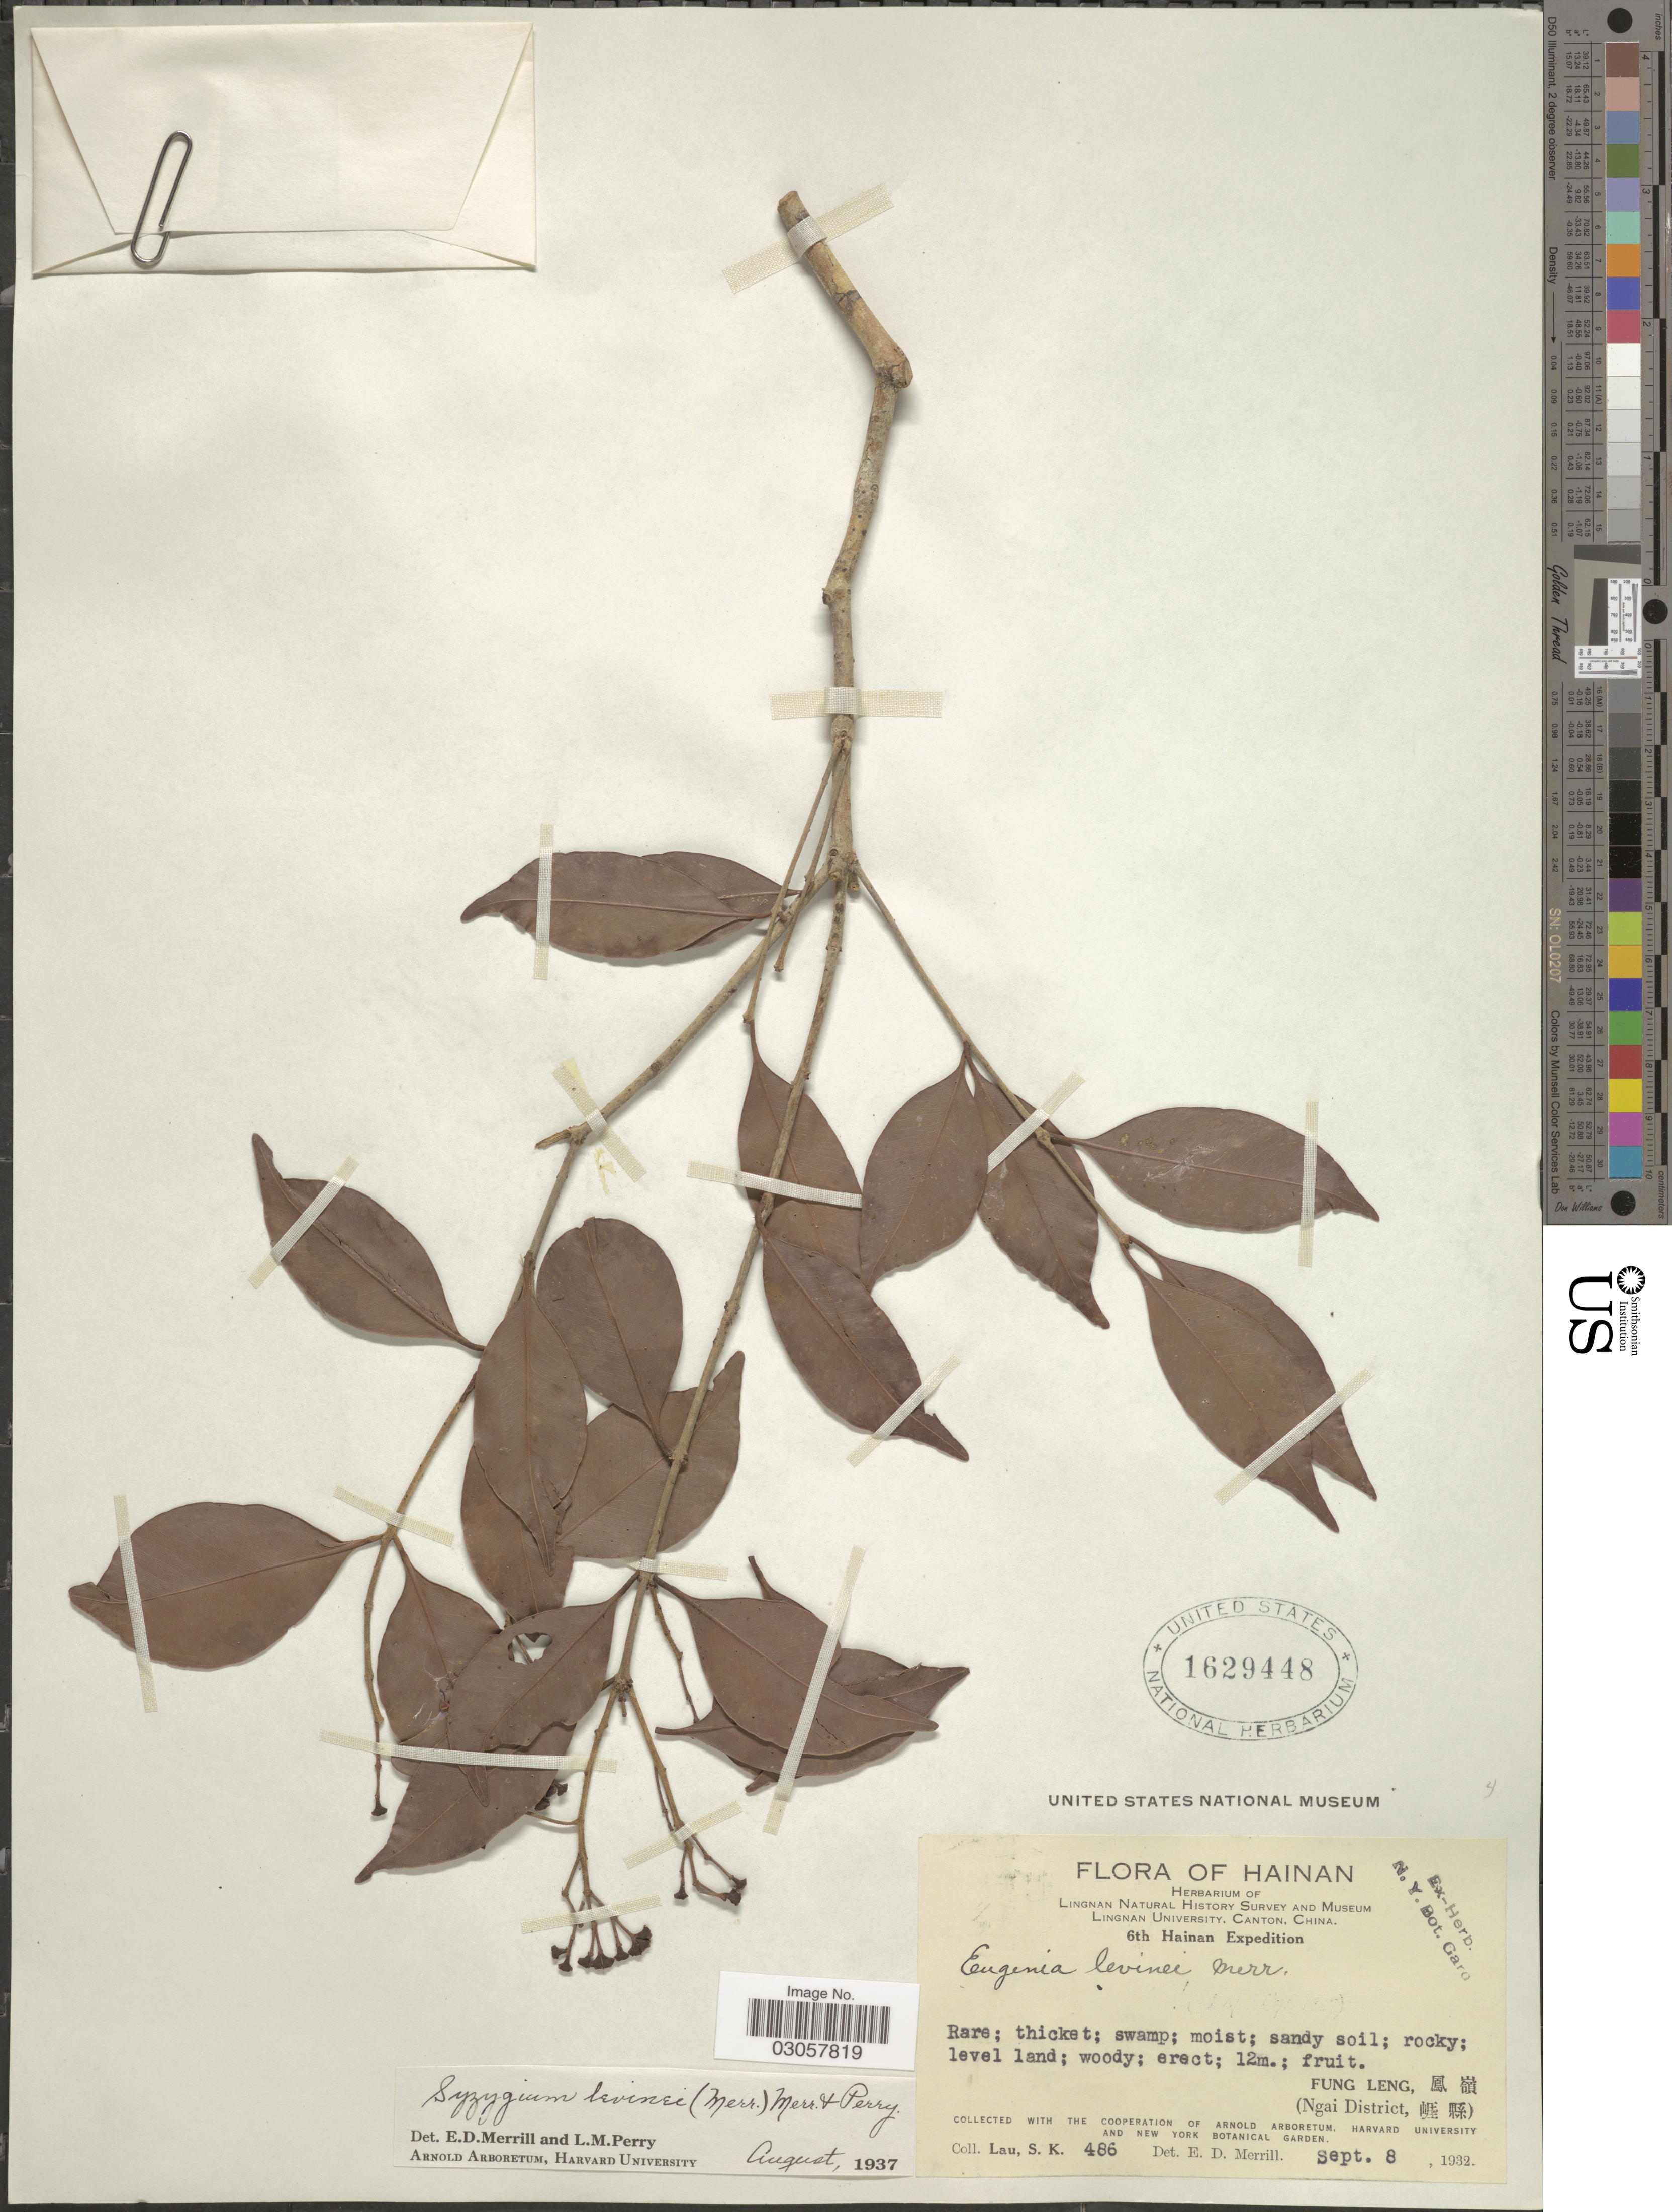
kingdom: Plantae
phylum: Tracheophyta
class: Magnoliopsida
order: Myrtales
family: Myrtaceae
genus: Syzygium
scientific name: Syzygium levinei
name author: (Merr.) Merr. & L.M. Perry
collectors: S. K. Lau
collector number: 486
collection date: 1932-09-08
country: China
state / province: Hainan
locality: Fung Leng, Ngai District.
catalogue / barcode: US 1629448